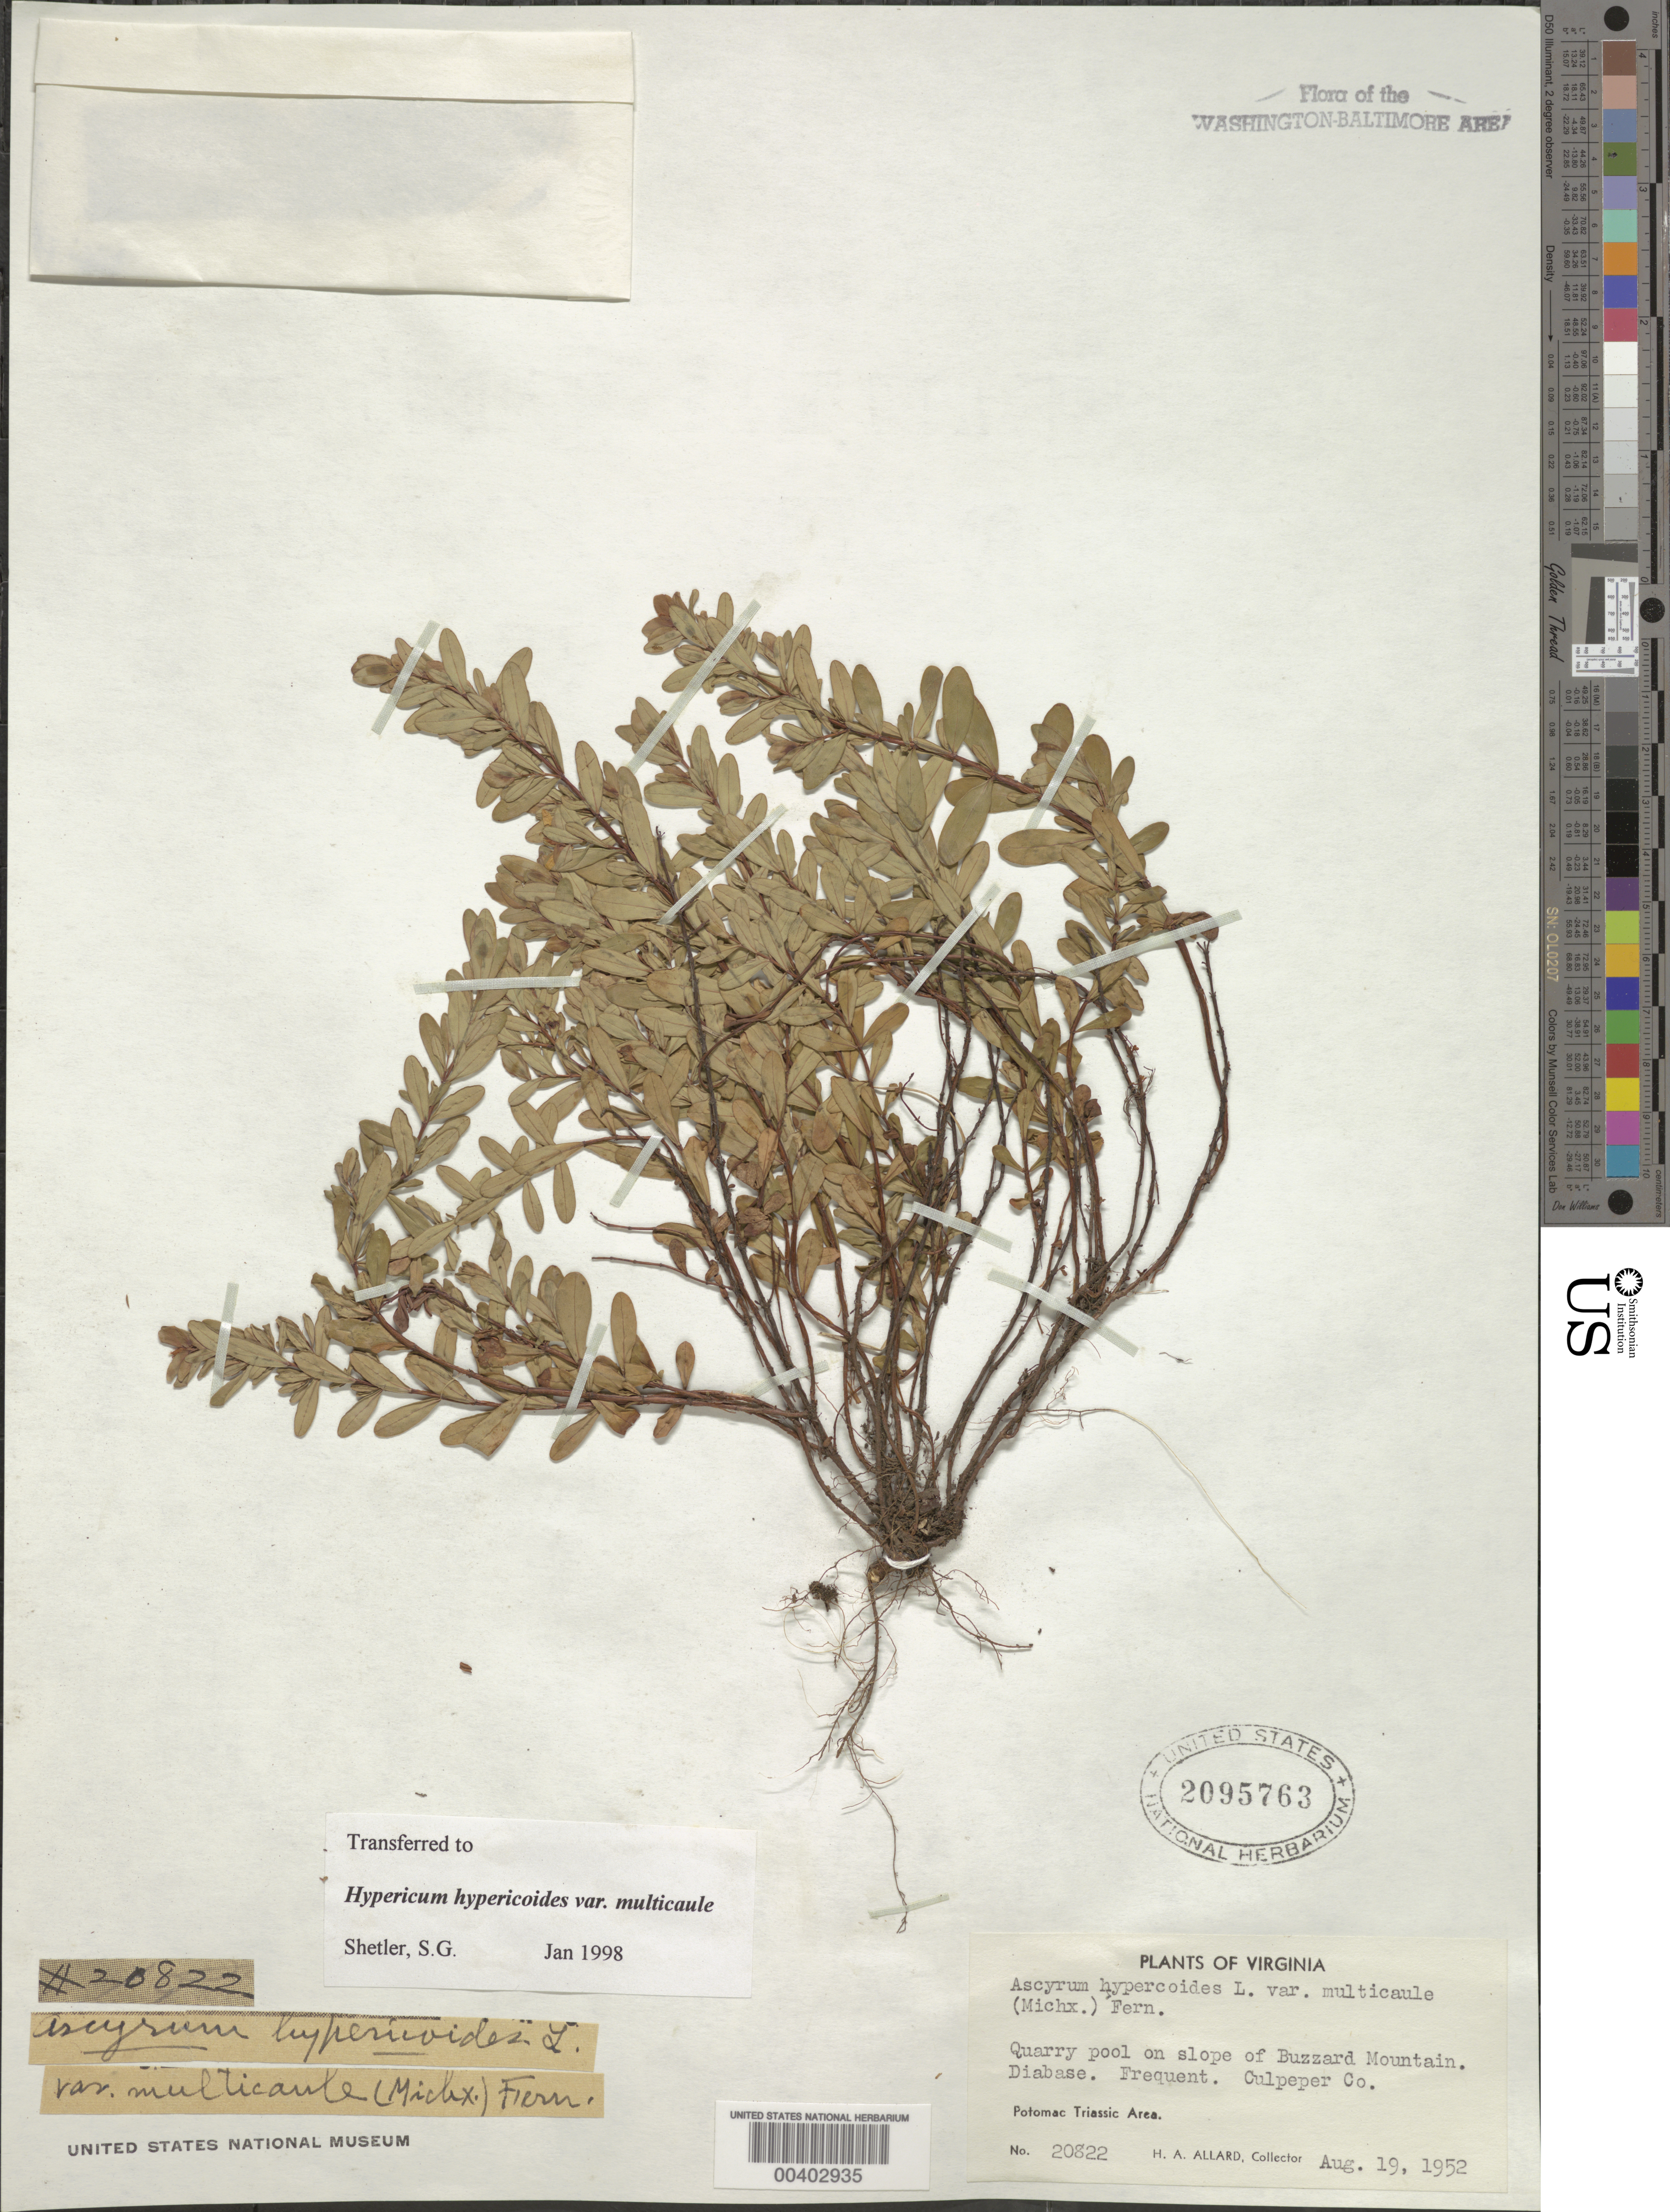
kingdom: Plantae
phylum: Tracheophyta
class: Magnoliopsida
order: Malpighiales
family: Hypericaceae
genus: Hypericum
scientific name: Hypericum stragulum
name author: W.P. Adams & N. Robson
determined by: Strong, Mark T., (BOT), Smithsonian Institution - National Museum of Natural History (UNITED STATES)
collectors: H. A. Allard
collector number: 20822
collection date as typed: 19 Aug 1952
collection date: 1952-08-19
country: United States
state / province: Virginia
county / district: Culpeper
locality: Buzzard Mountain Bull Run Mts.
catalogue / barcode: US 2095763